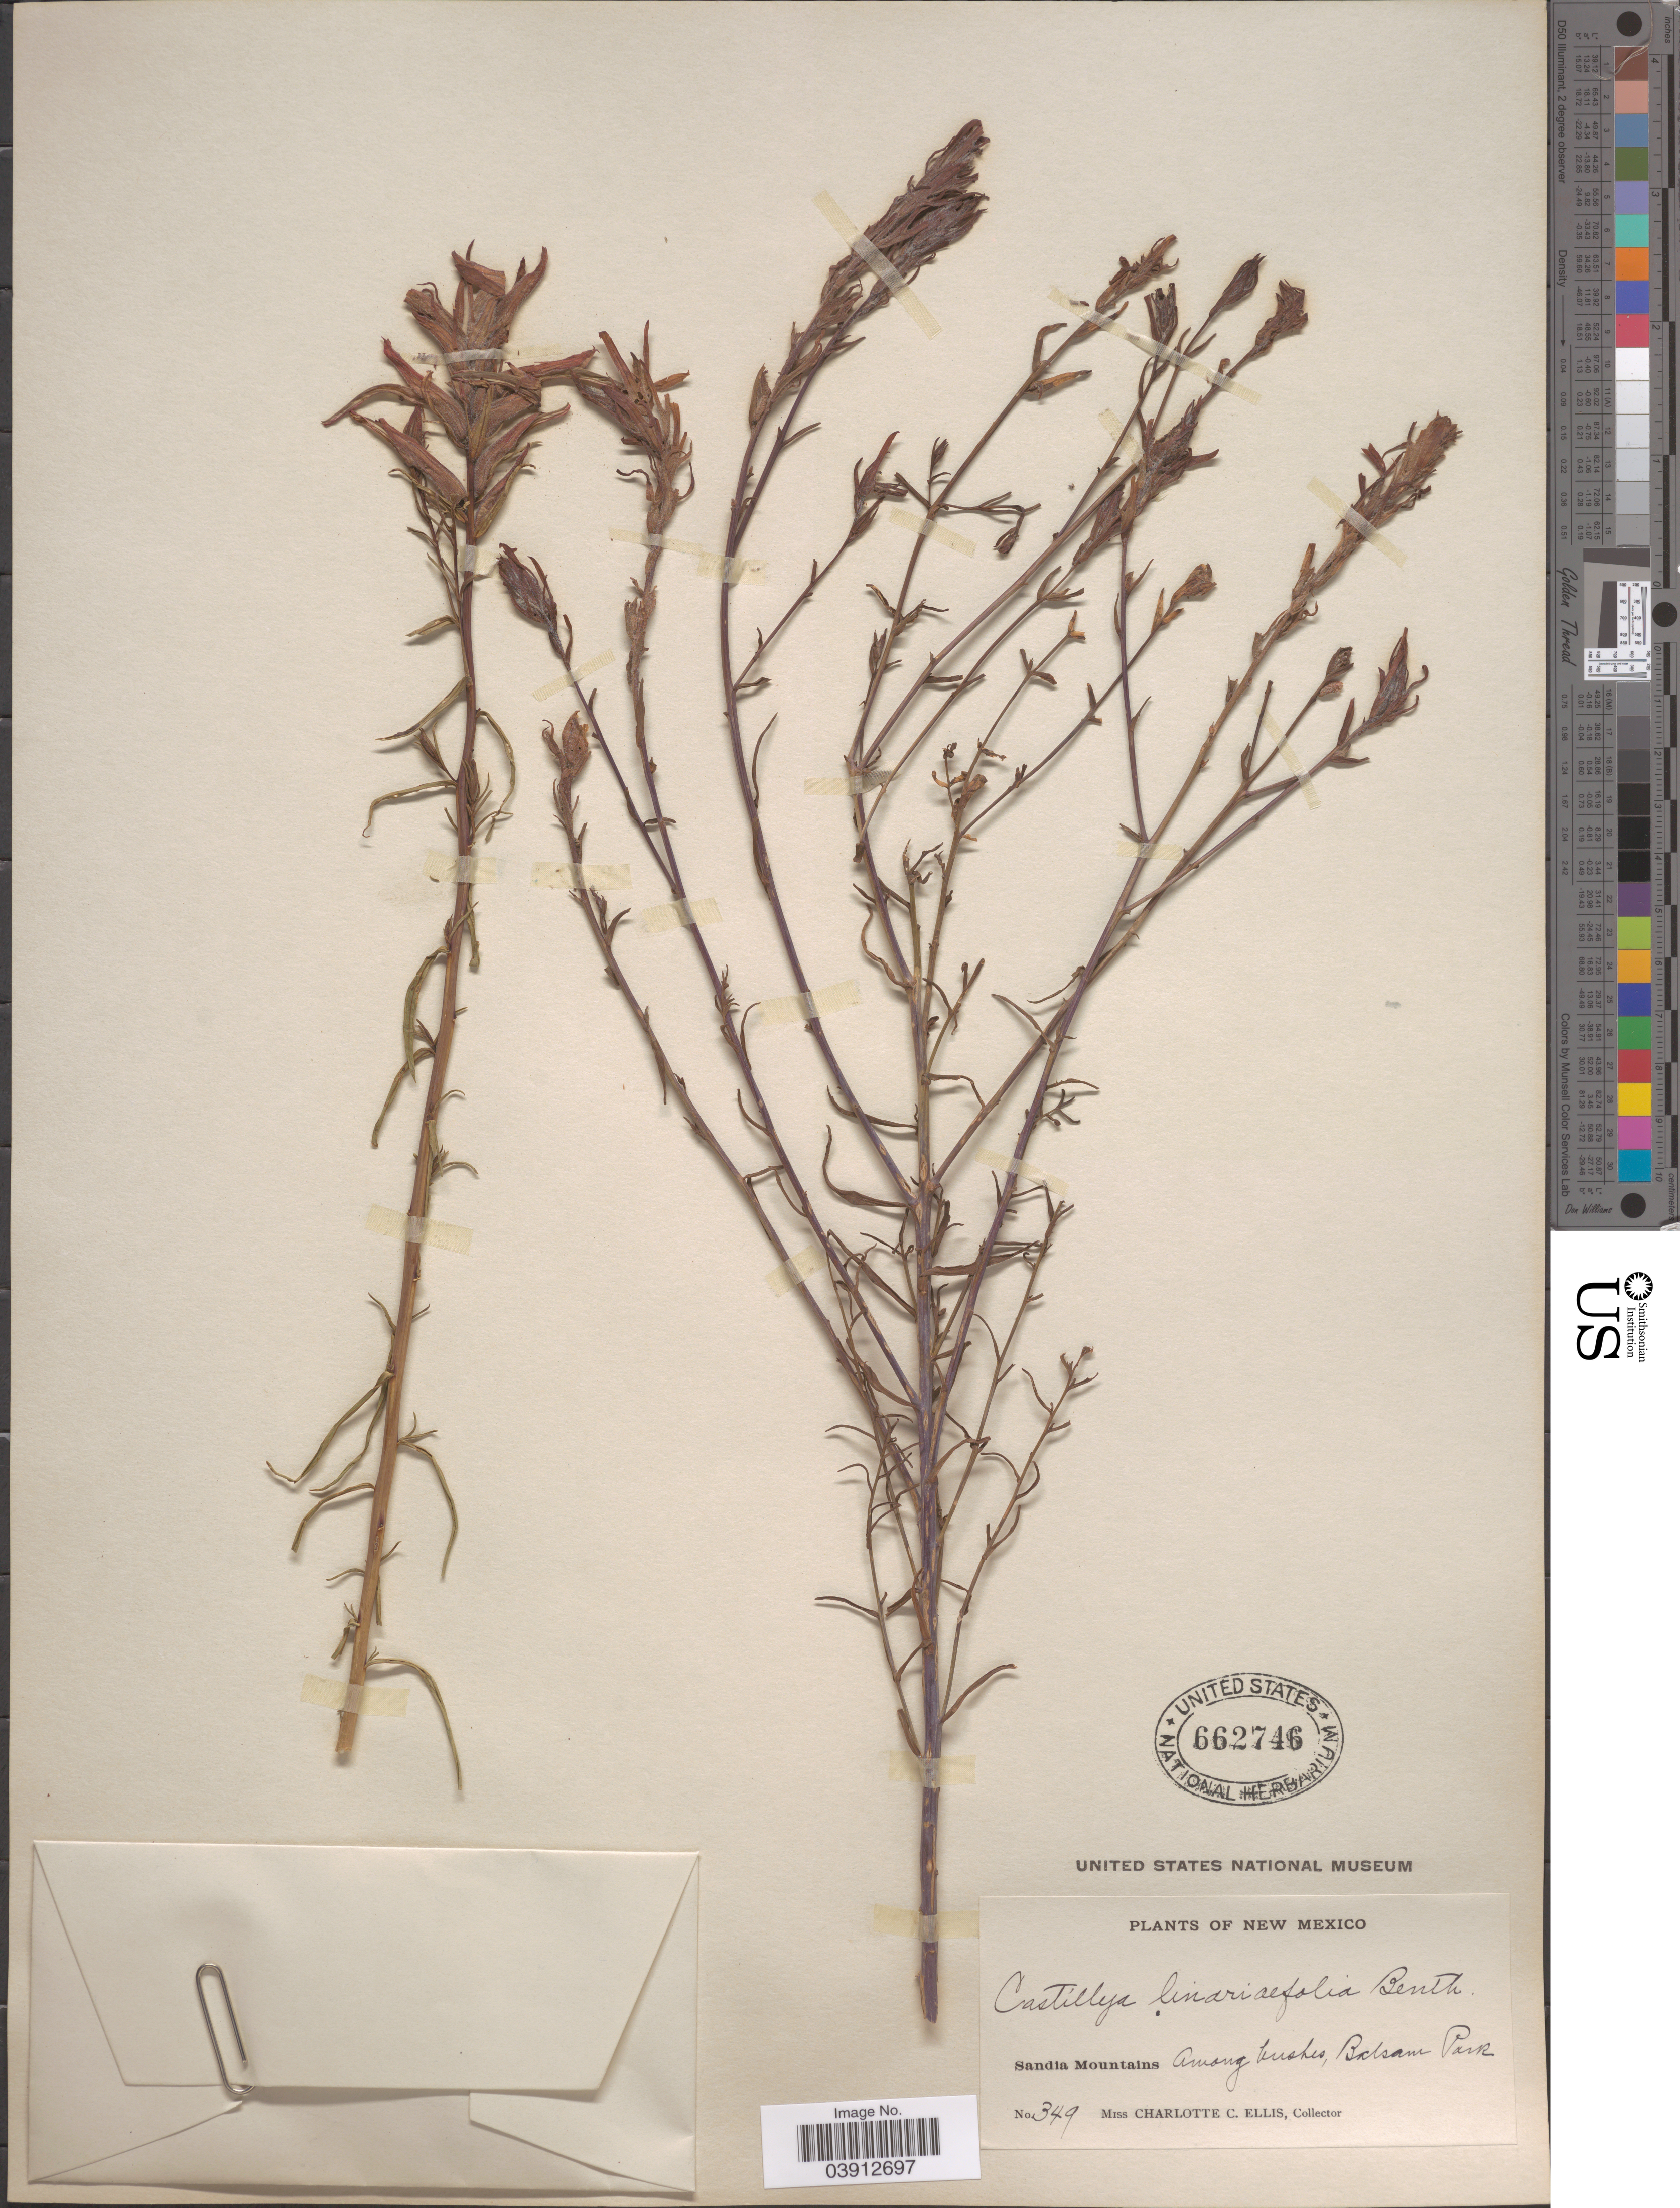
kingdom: Plantae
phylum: Tracheophyta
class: Magnoliopsida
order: Lamiales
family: Orobanchaceae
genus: Castilleja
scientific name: Castilleja linariifolia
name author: Benth.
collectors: C. C. Ellis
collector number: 349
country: United States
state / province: New Mexico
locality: Sandia Mountains. Among bushes, Balsam Park.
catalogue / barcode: US 662746